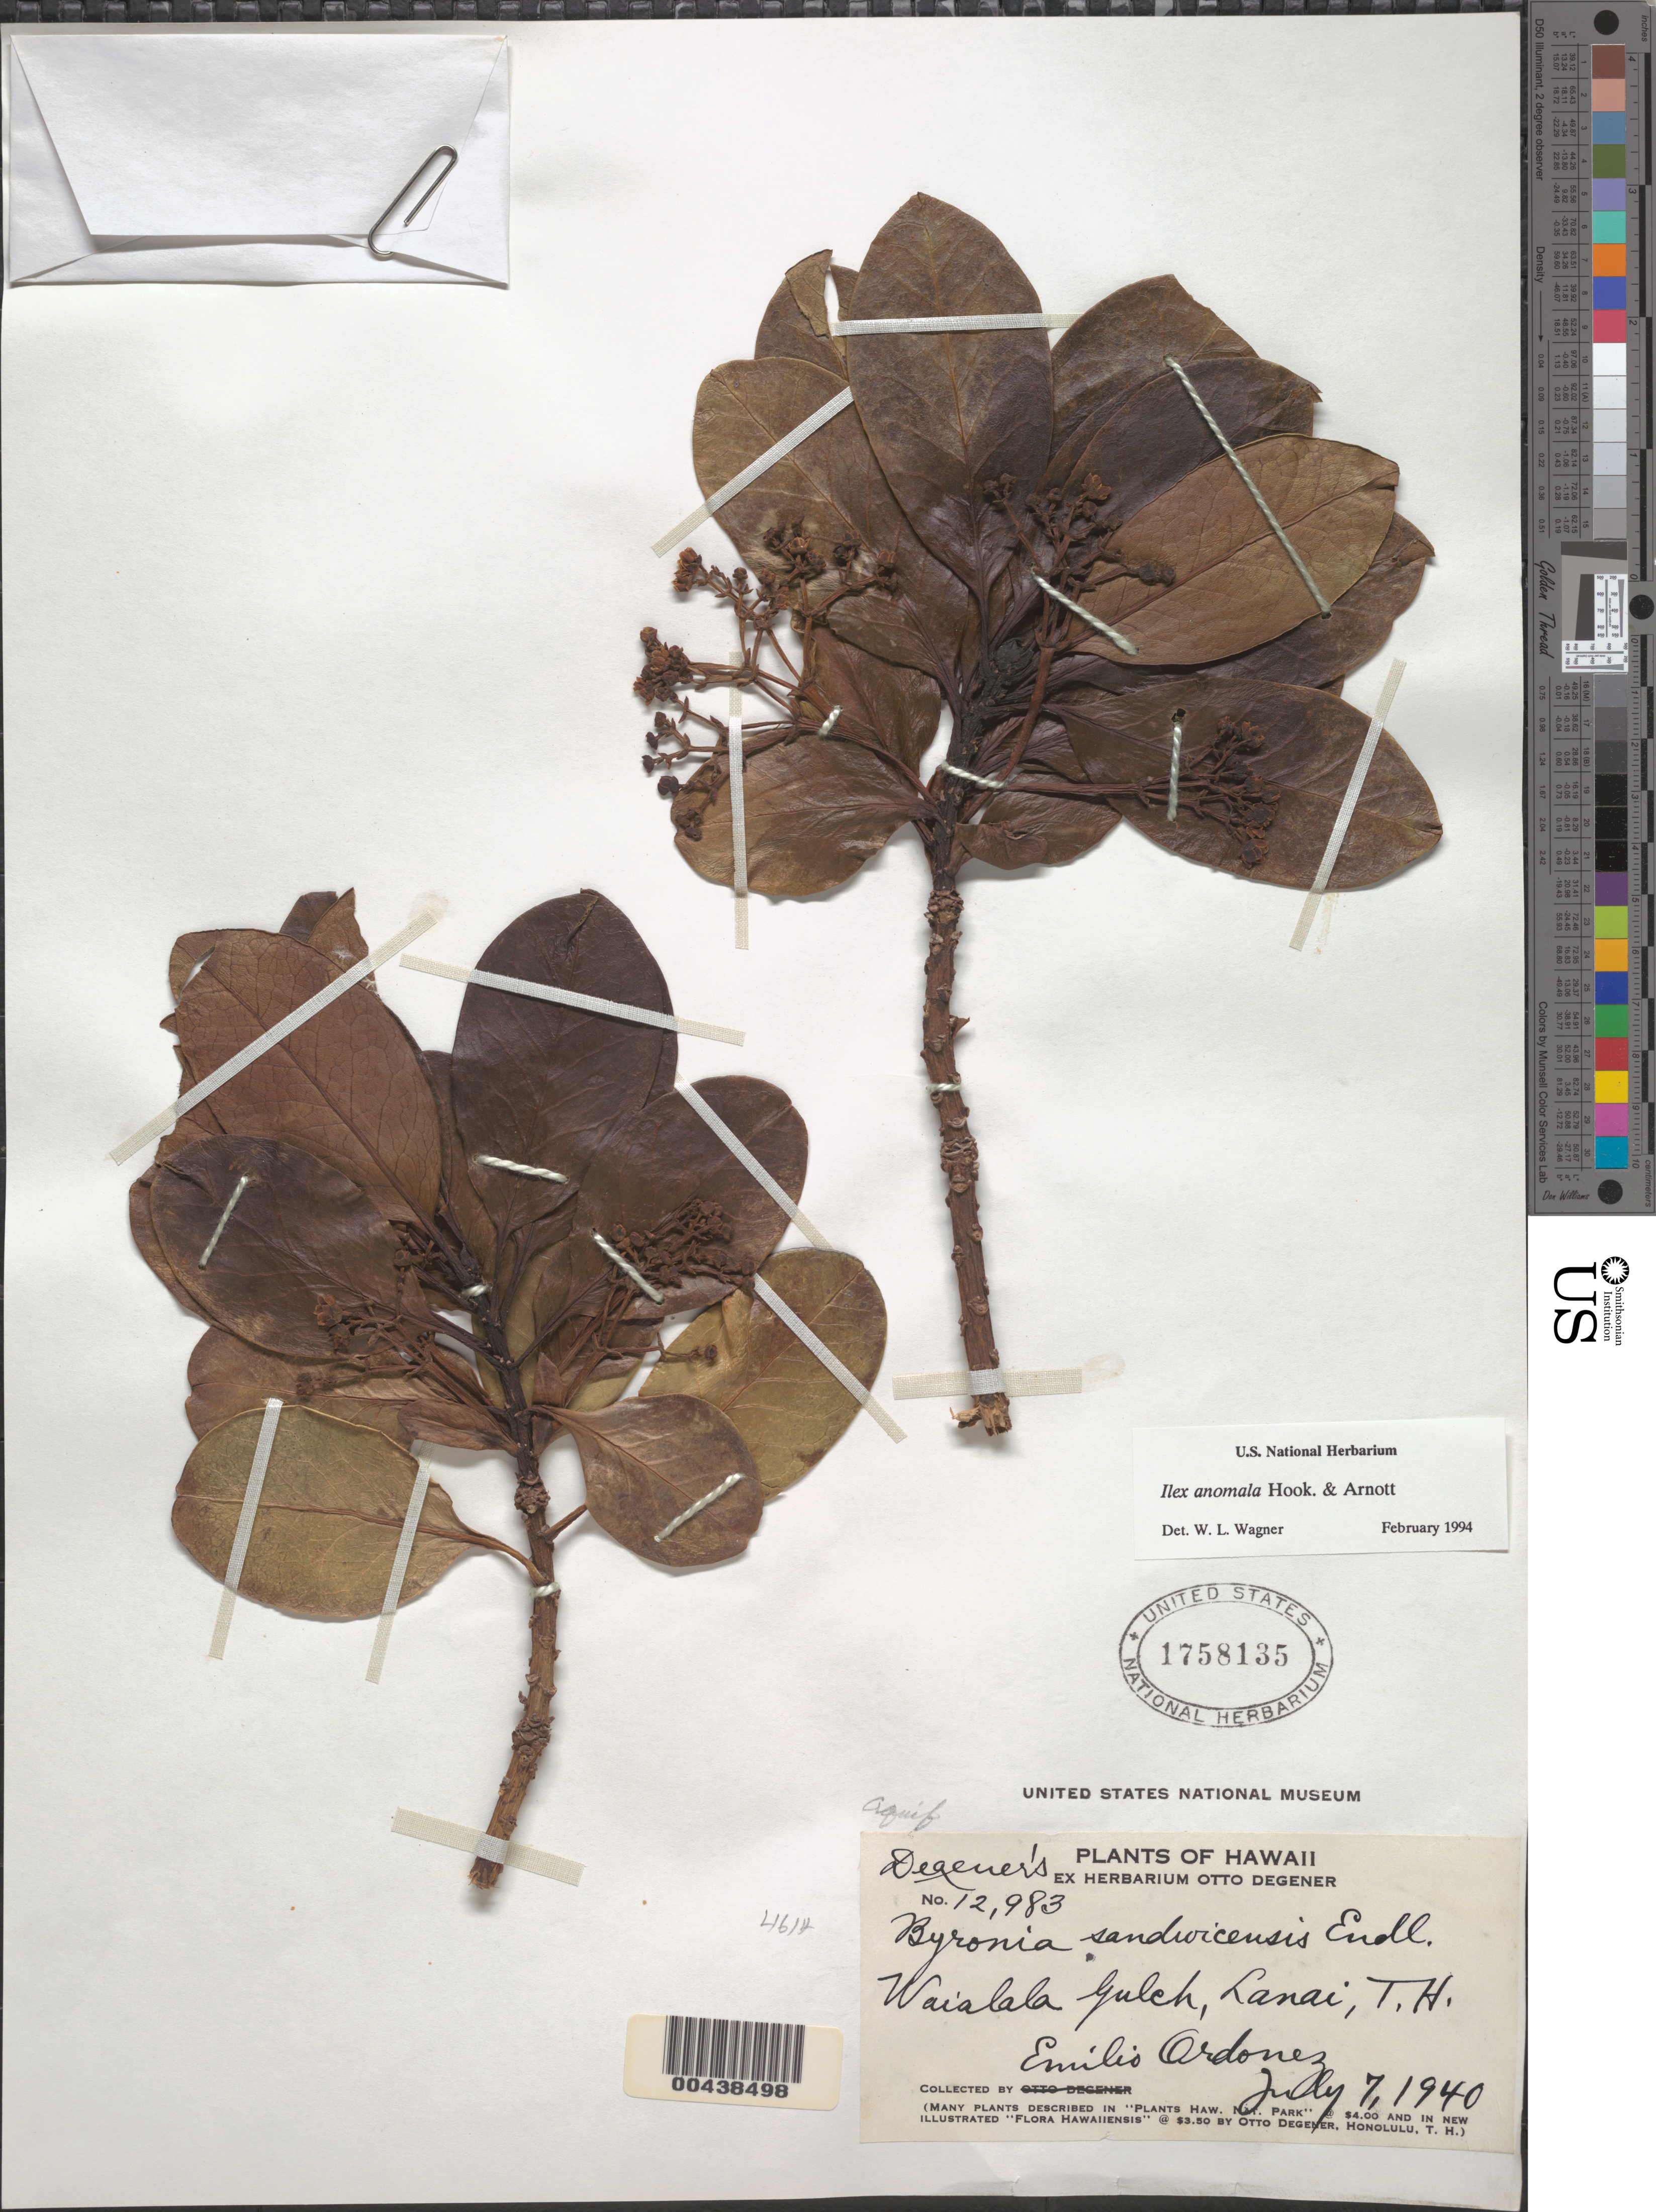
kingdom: Plantae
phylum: Tracheophyta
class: Magnoliopsida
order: Aquifoliales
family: Aquifoliaceae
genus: Ilex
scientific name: Ilex anomala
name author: Hook. & Arn.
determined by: Wagner, W. L., (BOT), Smithsonian Institution - National Museum of Natural History (UNITED STATES)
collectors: E. Ordonez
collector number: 12983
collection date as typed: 7 Jul 1940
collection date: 1940-07-07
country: United States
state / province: Hawaii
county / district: Maui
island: Lana'i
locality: Waialala Gulch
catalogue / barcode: US 1758135